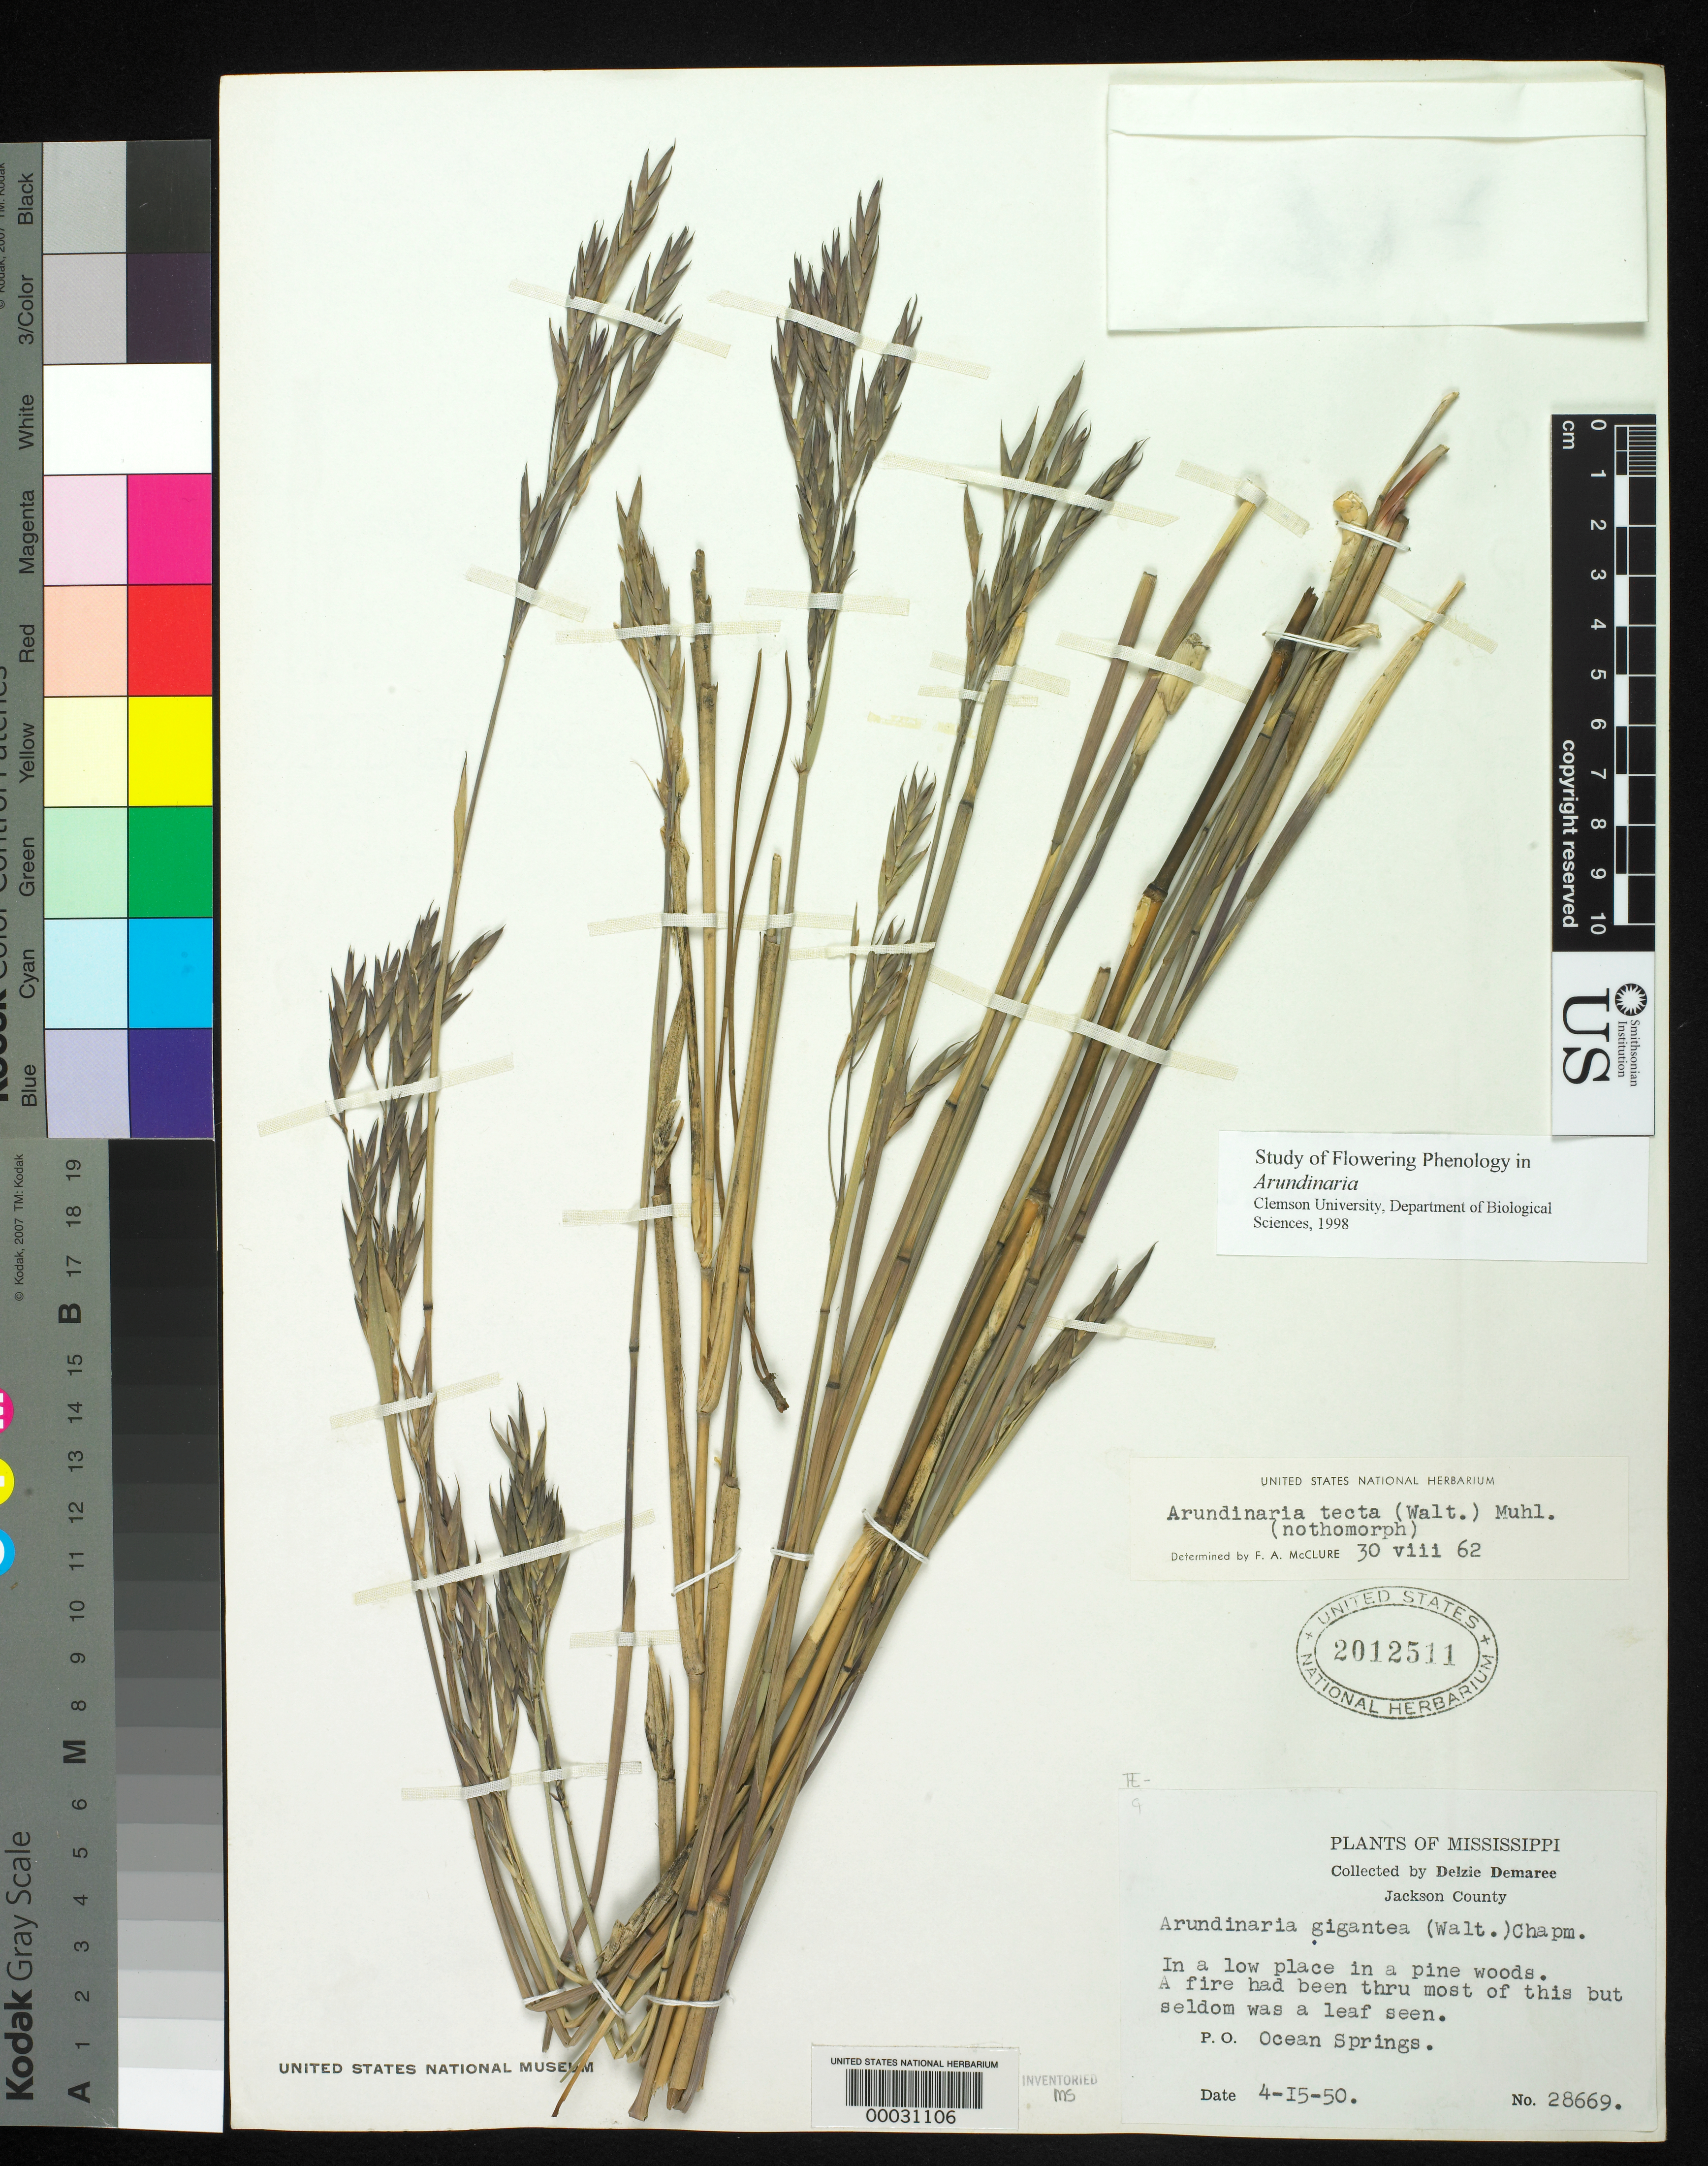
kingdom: Plantae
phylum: Tracheophyta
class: Liliopsida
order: Poales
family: Poaceae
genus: Arundinaria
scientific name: Arundinaria tecta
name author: (Walter) Muhl.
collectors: D. Demaree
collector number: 28669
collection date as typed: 15 Apr 1950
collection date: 1950-04-15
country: United States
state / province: Mississippi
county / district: Jackson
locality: Ocean springs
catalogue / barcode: US 2012511